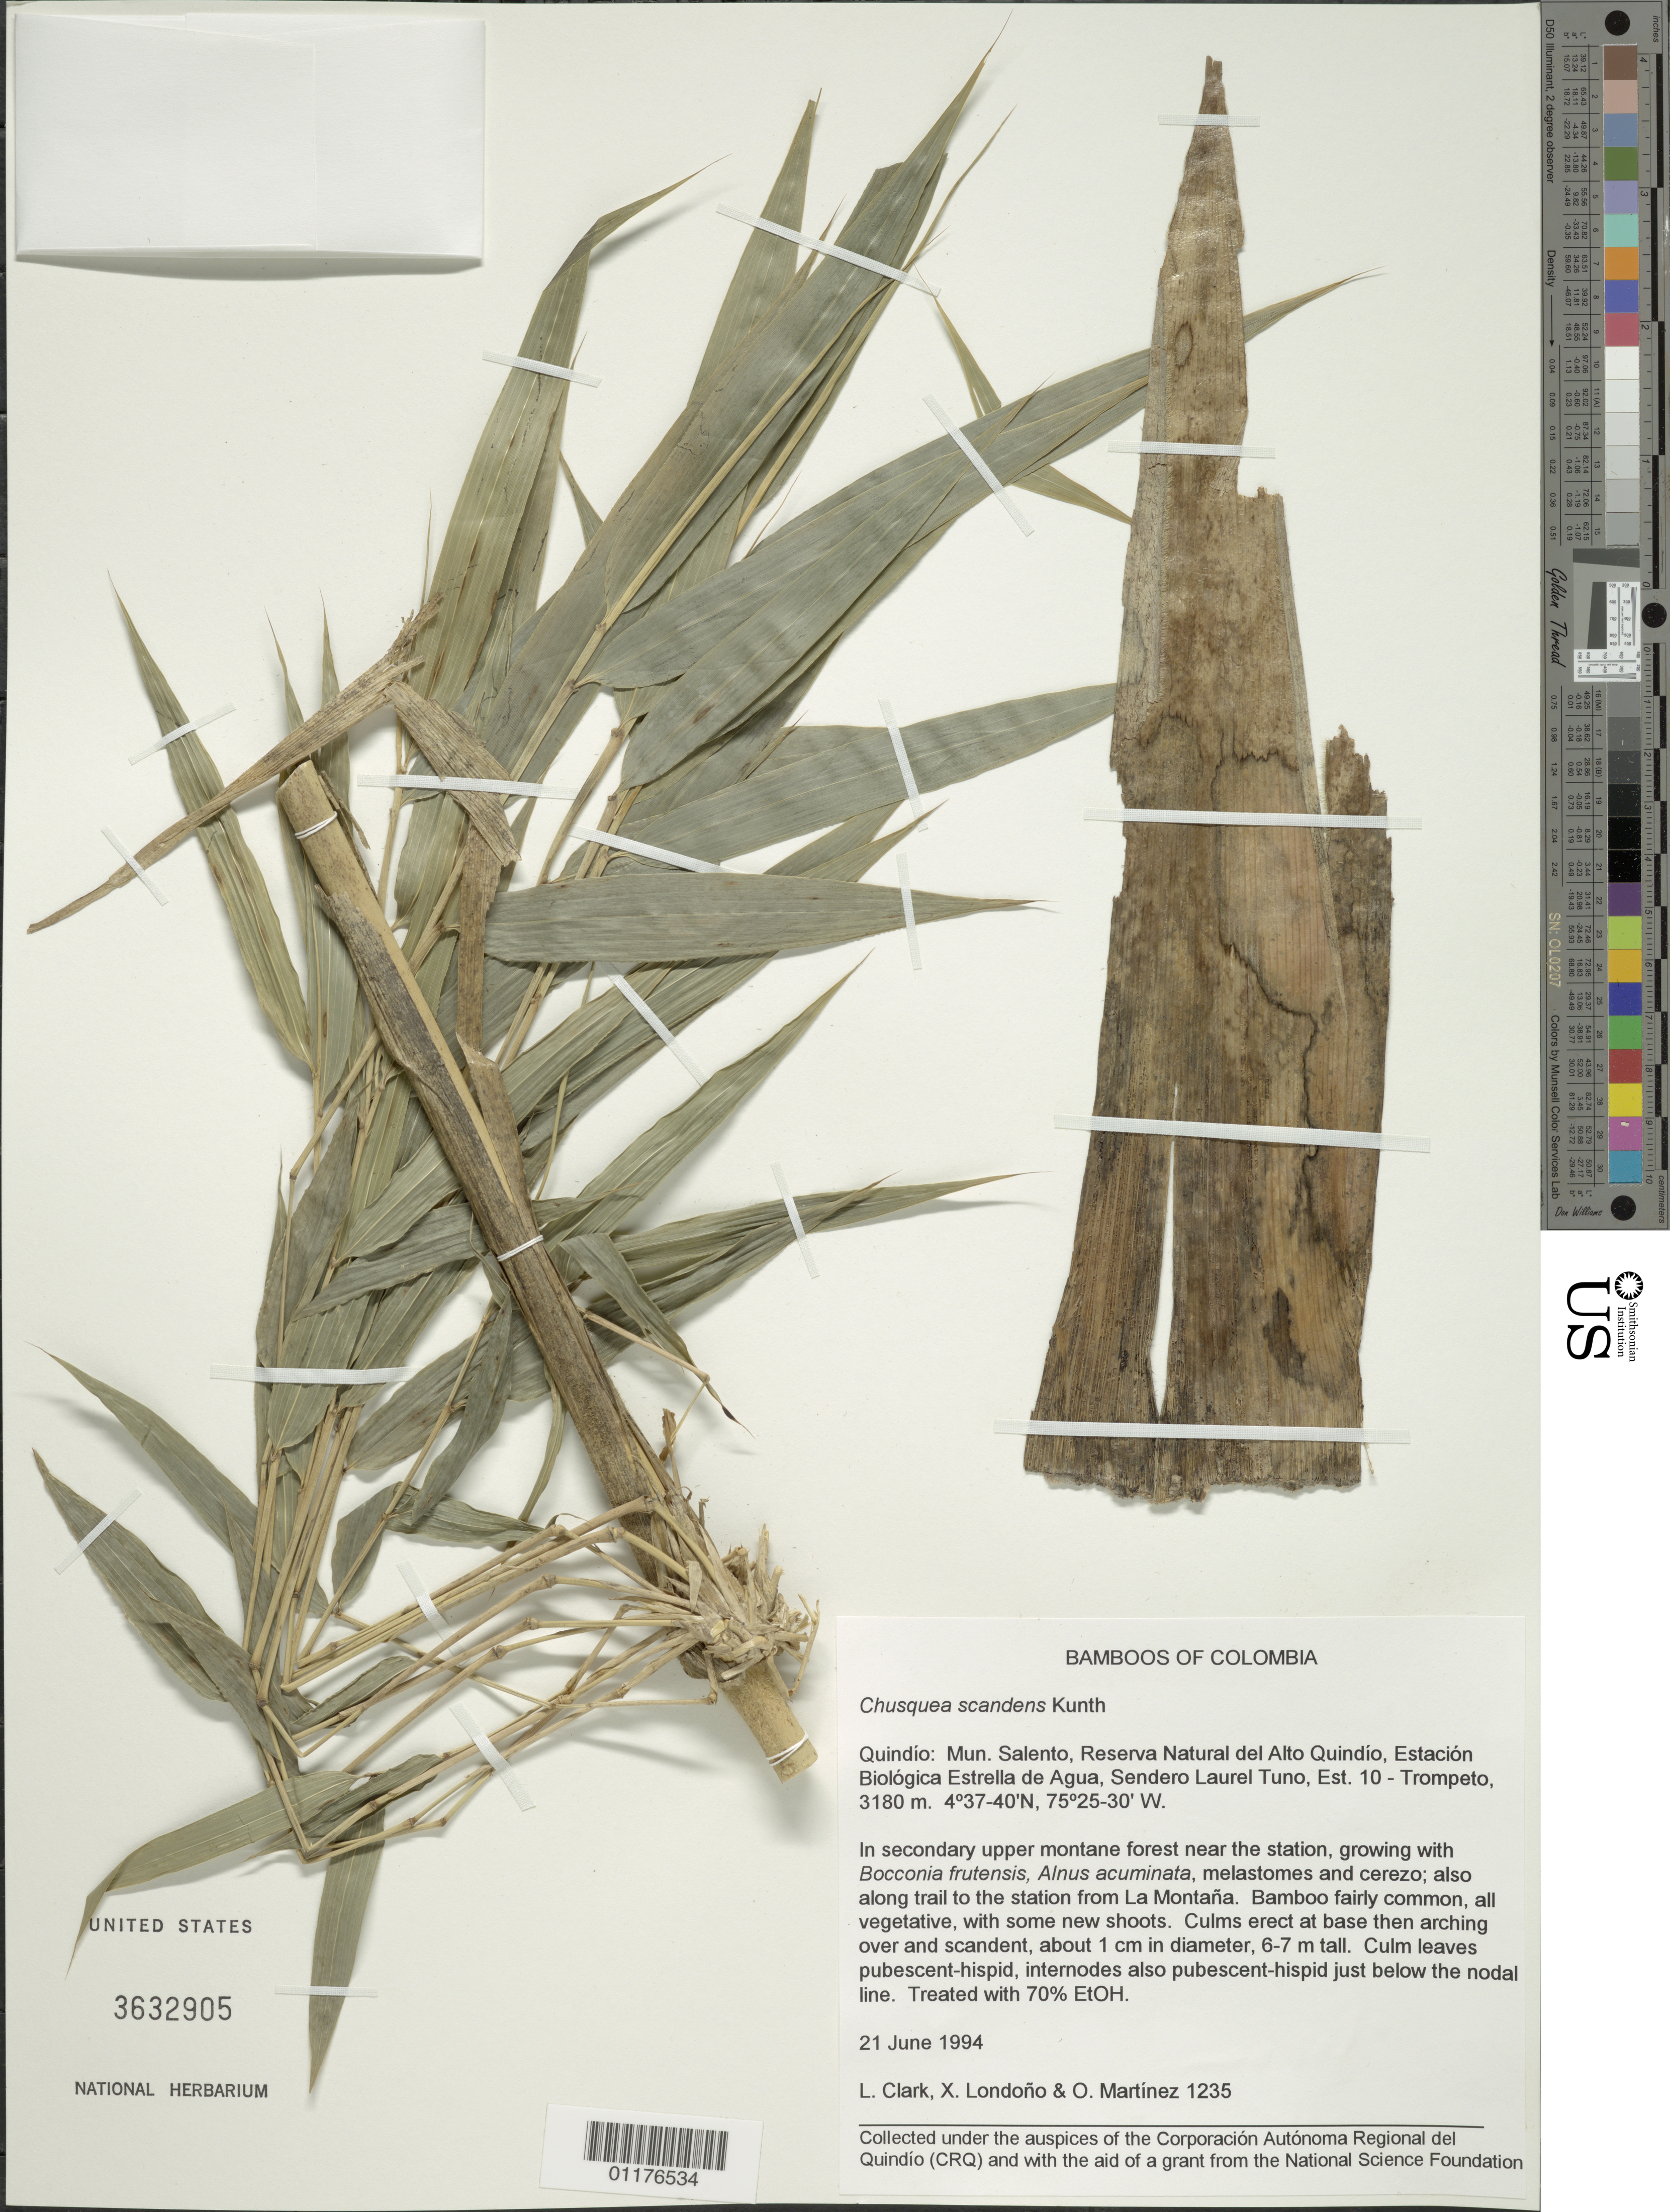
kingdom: Plantae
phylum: Tracheophyta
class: Liliopsida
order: Poales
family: Poaceae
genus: Chusquea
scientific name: Chusquea scandens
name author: Kunth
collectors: L. G. Clark, X. Londoño & O. Martinez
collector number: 1235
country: Colombia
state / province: Quindío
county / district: Salento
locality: Reserva Natural del Alto Quindio,m Estacion Biologica Edstrella de Agua, Sendero Laurel Tuno Est. 10 - Trompeto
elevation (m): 3180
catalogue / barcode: US 3632905